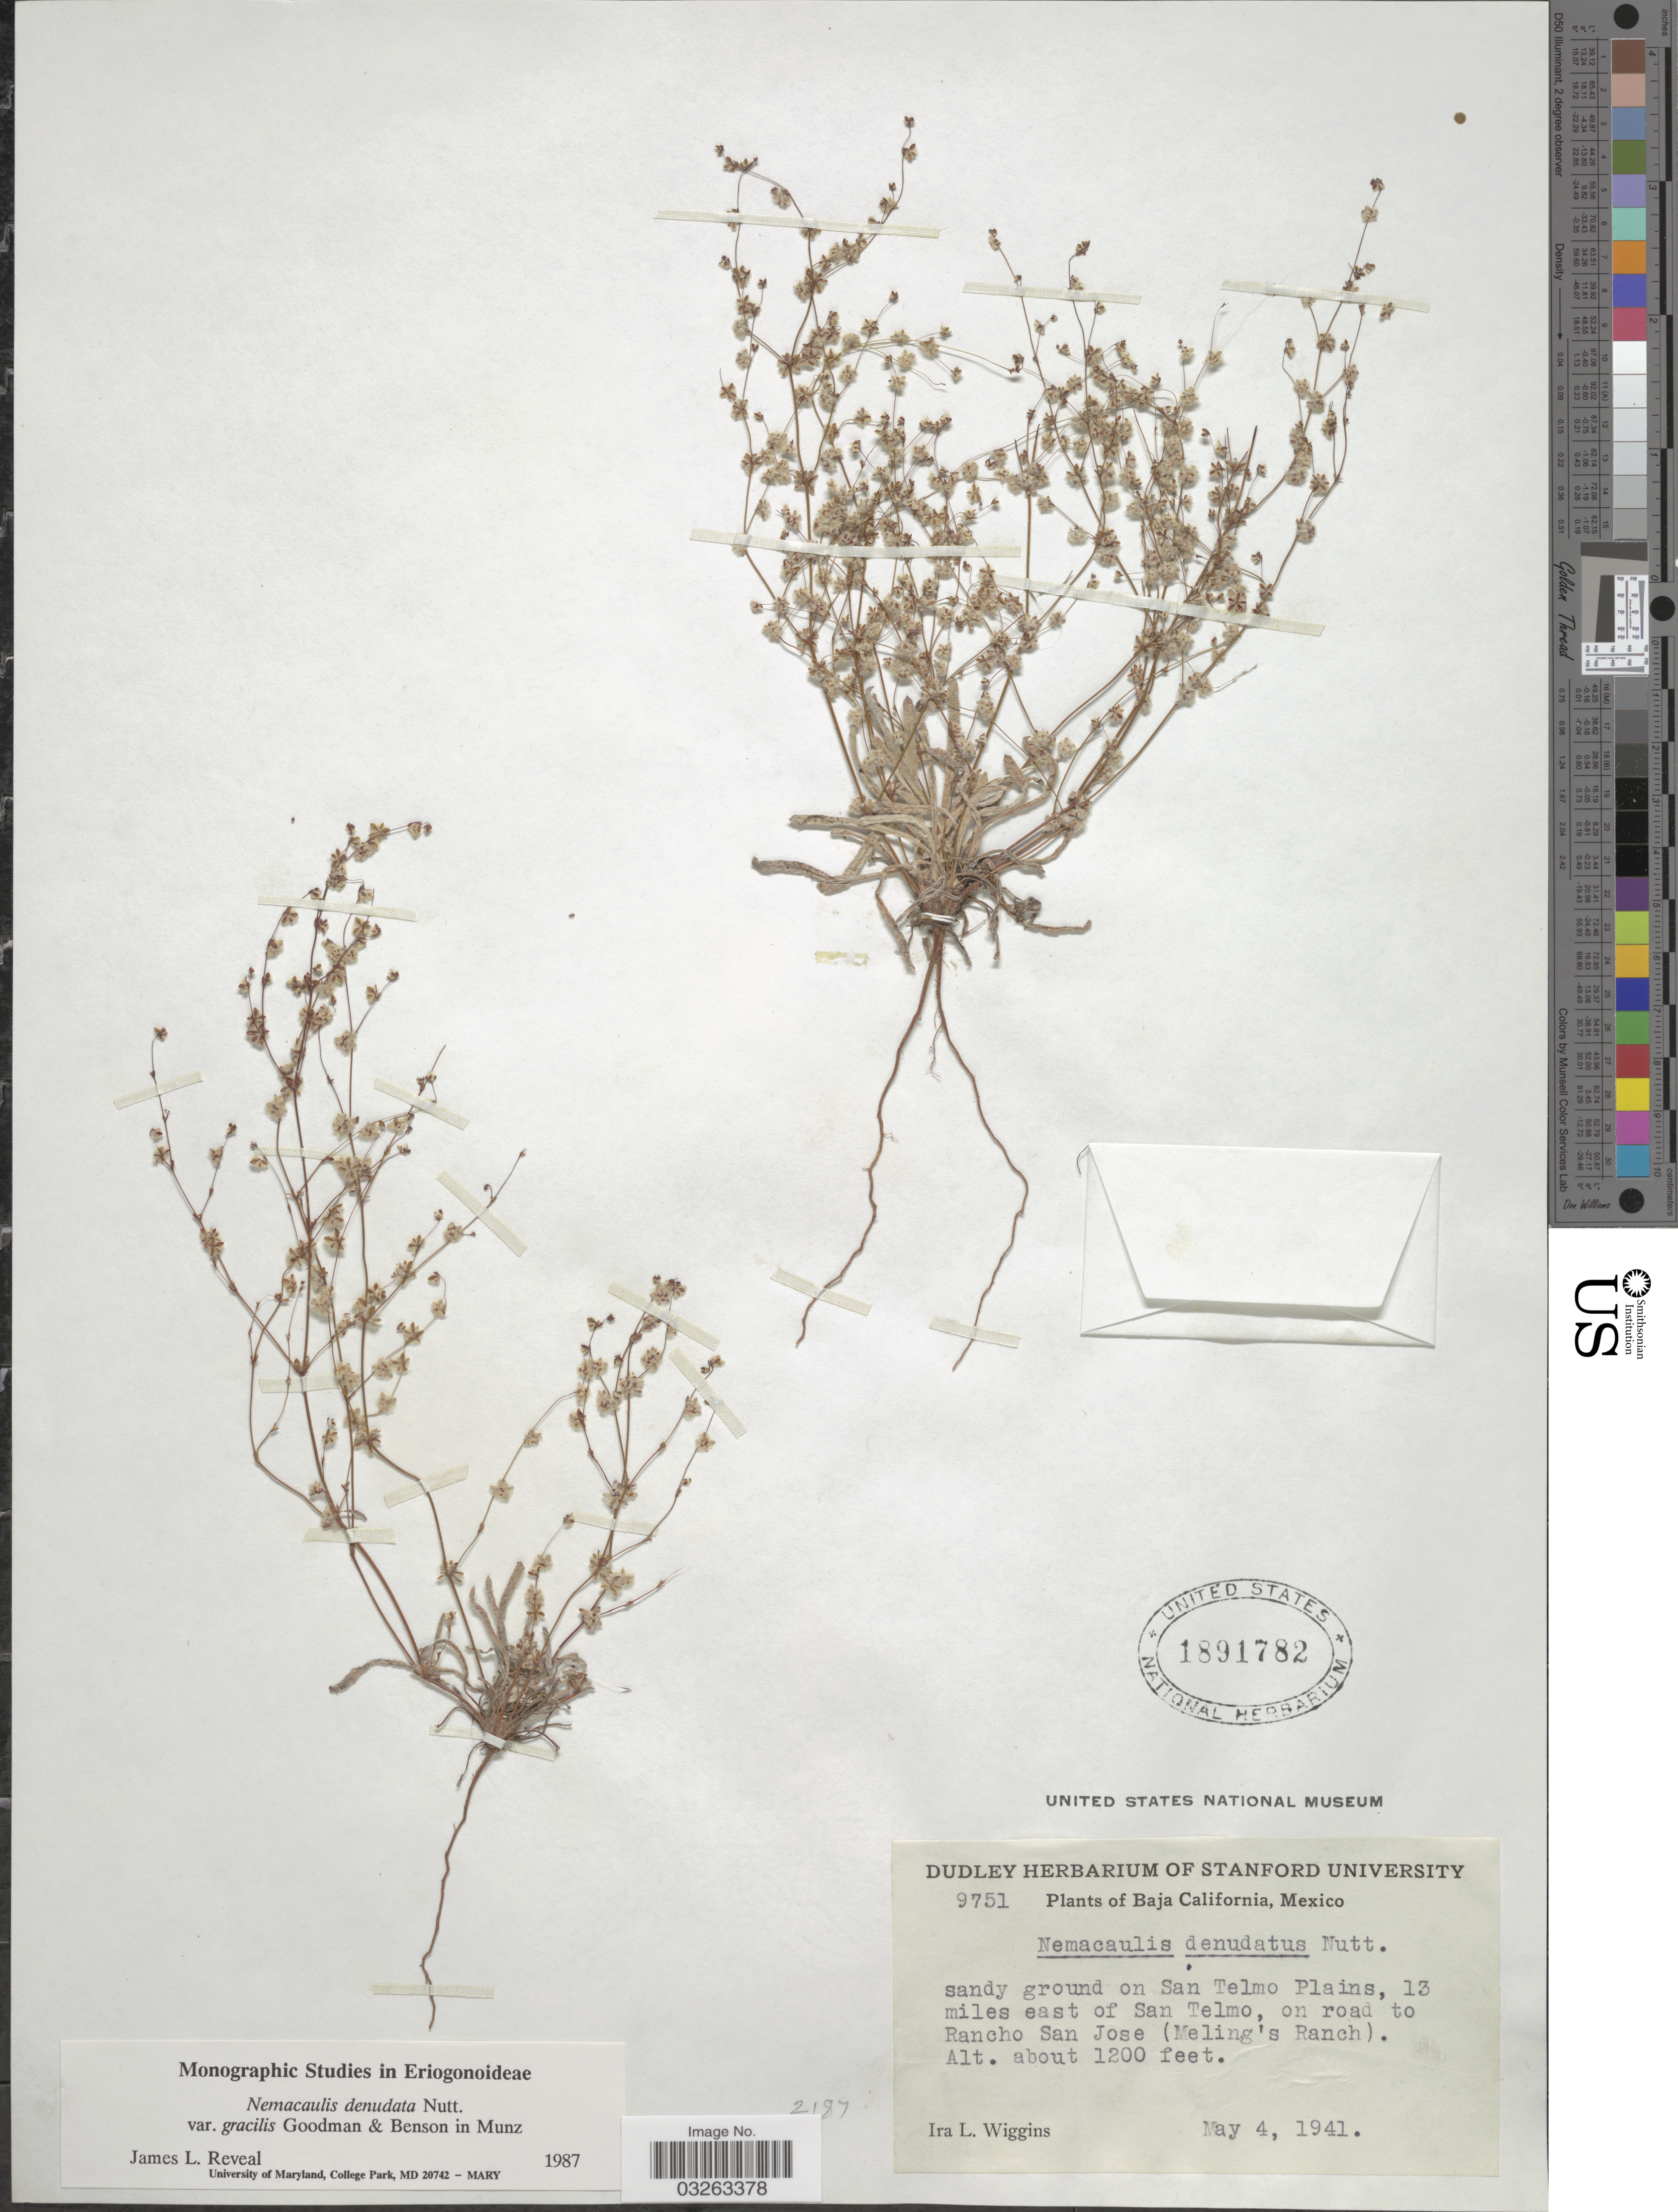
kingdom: Plantae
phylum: Tracheophyta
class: Magnoliopsida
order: Caryophyllales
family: Polygonaceae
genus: Nemacaulis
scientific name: Nemacaulis denudata var. gracilis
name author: Goodman & L.D. Benson in Munz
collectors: I. L. Wiggins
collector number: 9751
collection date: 1941-05-04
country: Mexico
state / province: Baja California Norte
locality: Sandy ground on San Telmo Plains, 13 miles east of San Telmo, on road to Rancho San Jose (Meling's Ranch).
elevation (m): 366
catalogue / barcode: US 1891782